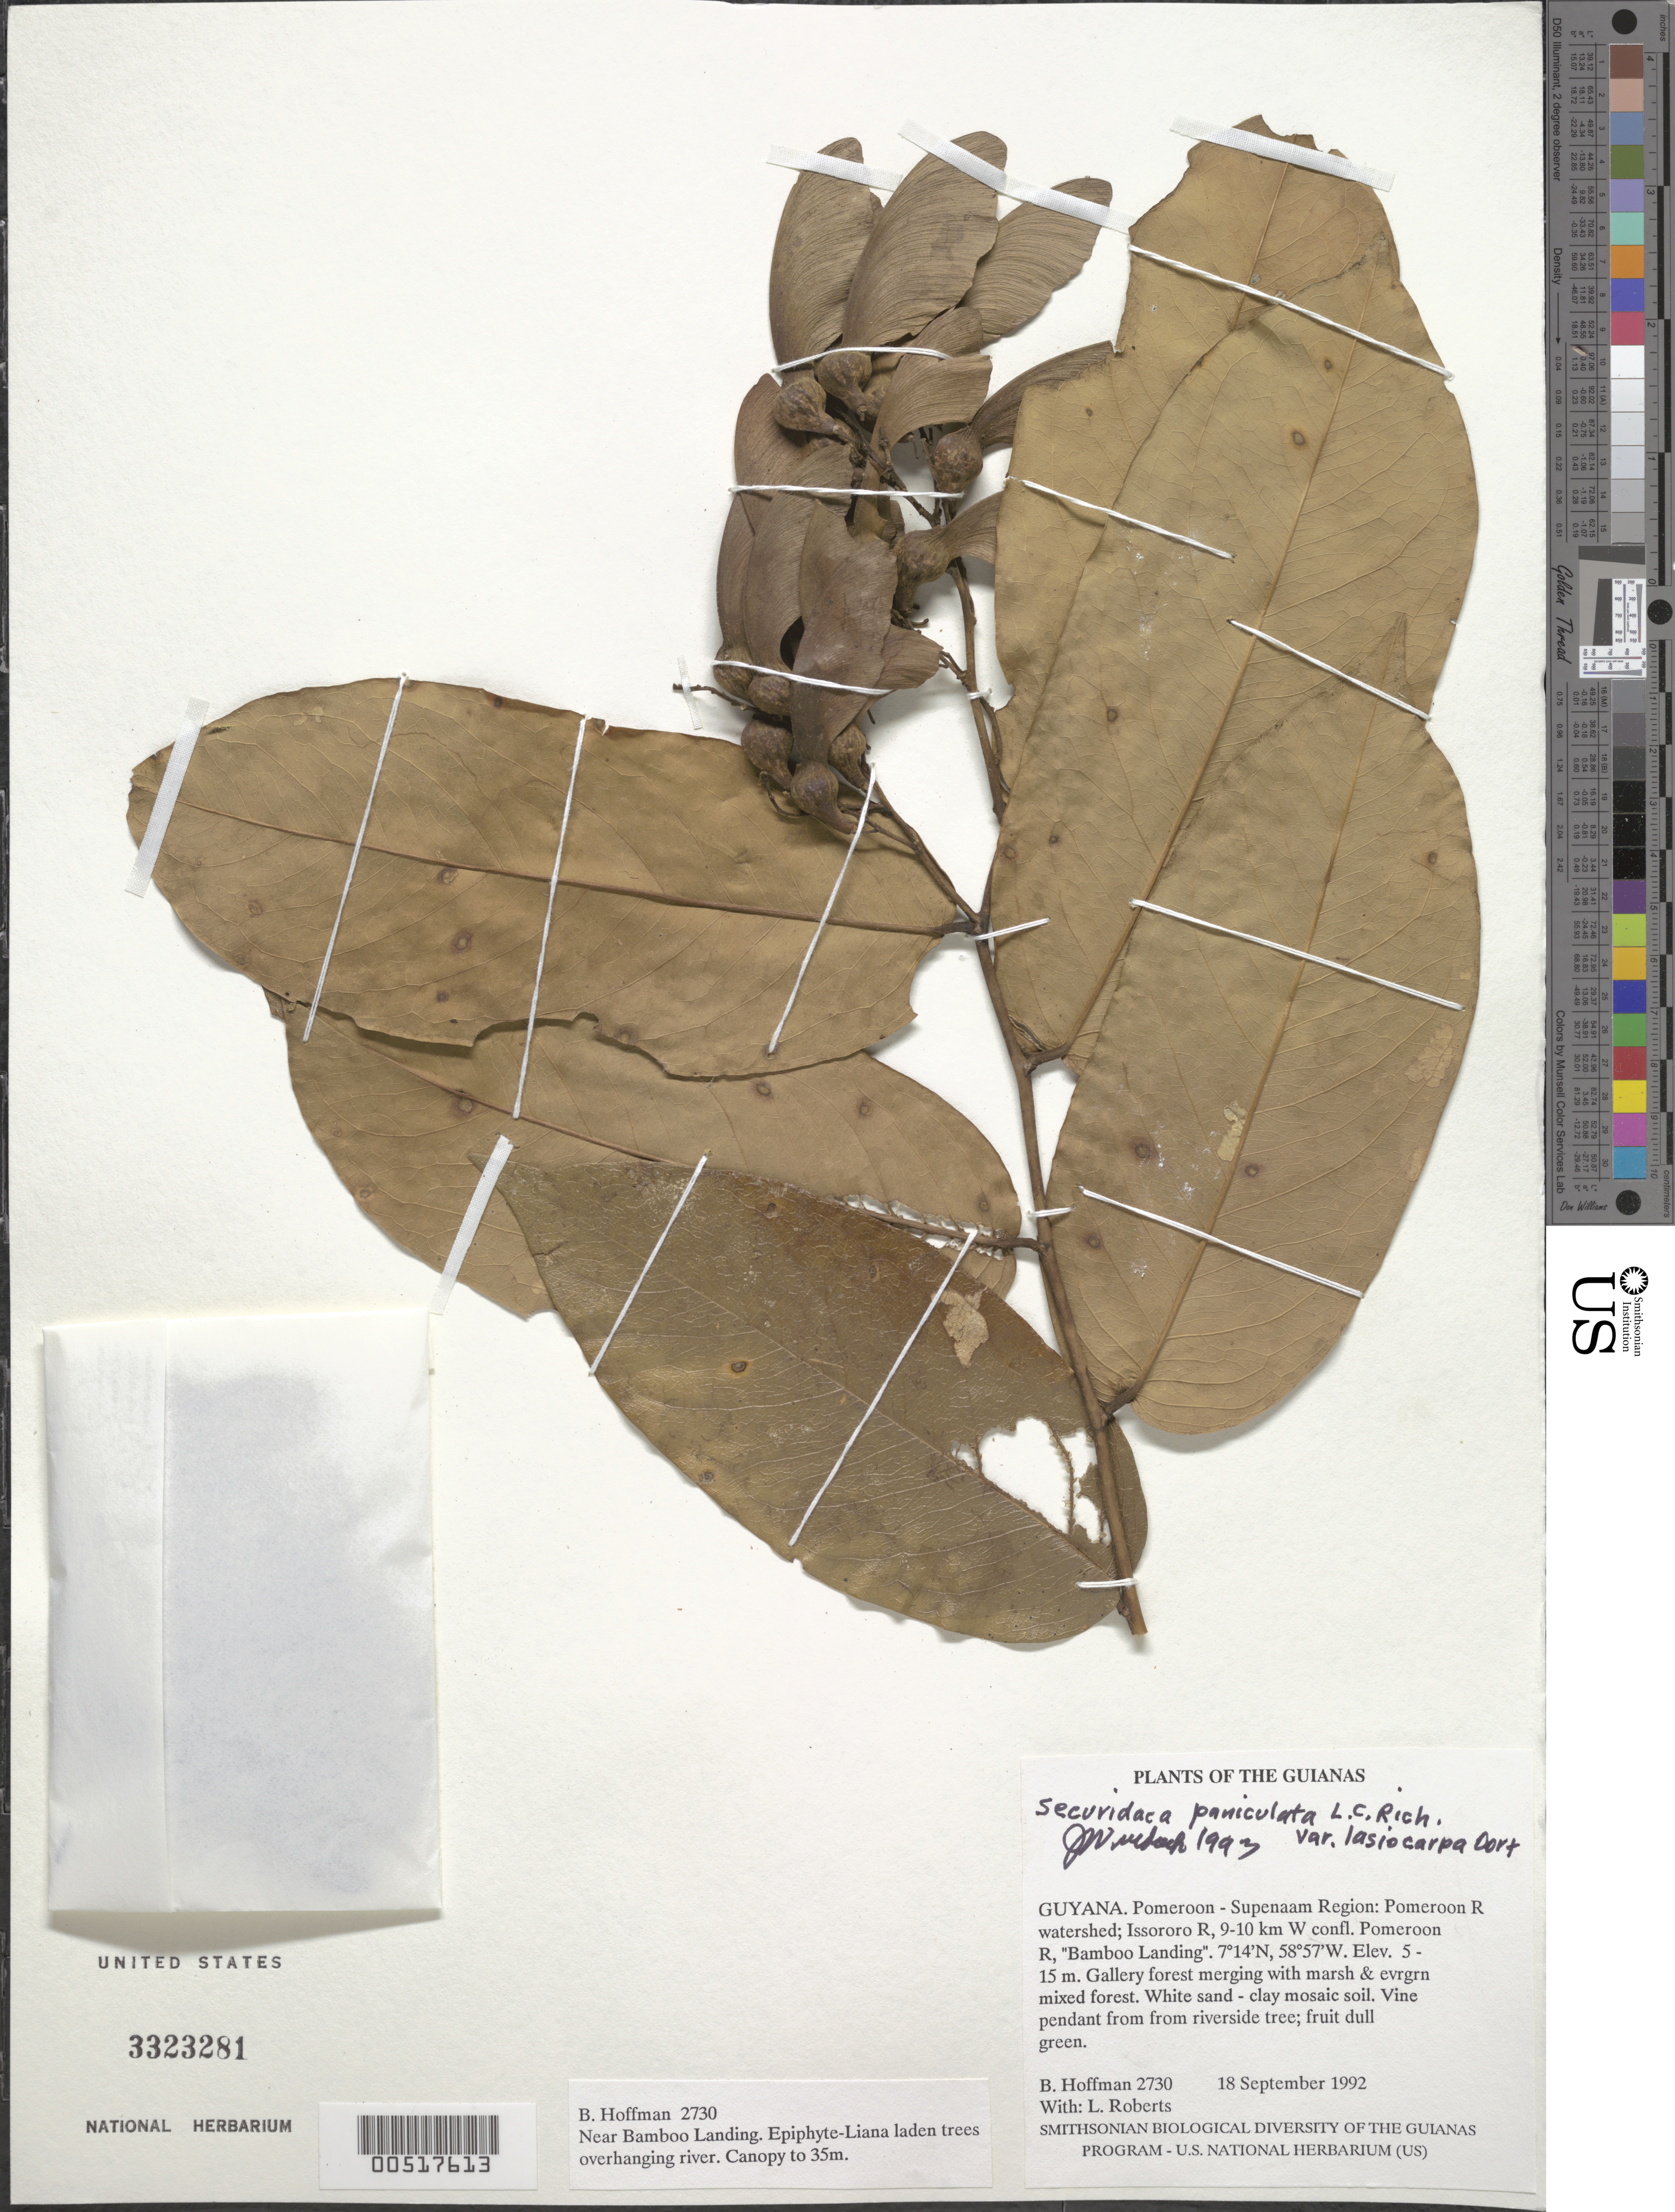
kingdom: Plantae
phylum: Tracheophyta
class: Magnoliopsida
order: Fabales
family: Polygalaceae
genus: Securidaca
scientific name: Securidaca paniculata var. lasiocarpa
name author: Oort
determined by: Wurdack, John J., (US), US (UNITED STATES)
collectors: B. Hoffman & L. Roberts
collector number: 2730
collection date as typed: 18 September 1992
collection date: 1992-09-18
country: Guyana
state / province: Pomeroon-Supenaam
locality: Pomeroon River watershed; Issororo River, 9-10 km W of confluence with Pomeroon River, "Bamboo Landing"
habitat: Gallery forest merging with marsh & evrgrn mixed forest. White sand - clay mosaic soil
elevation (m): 5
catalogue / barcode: US 3323281